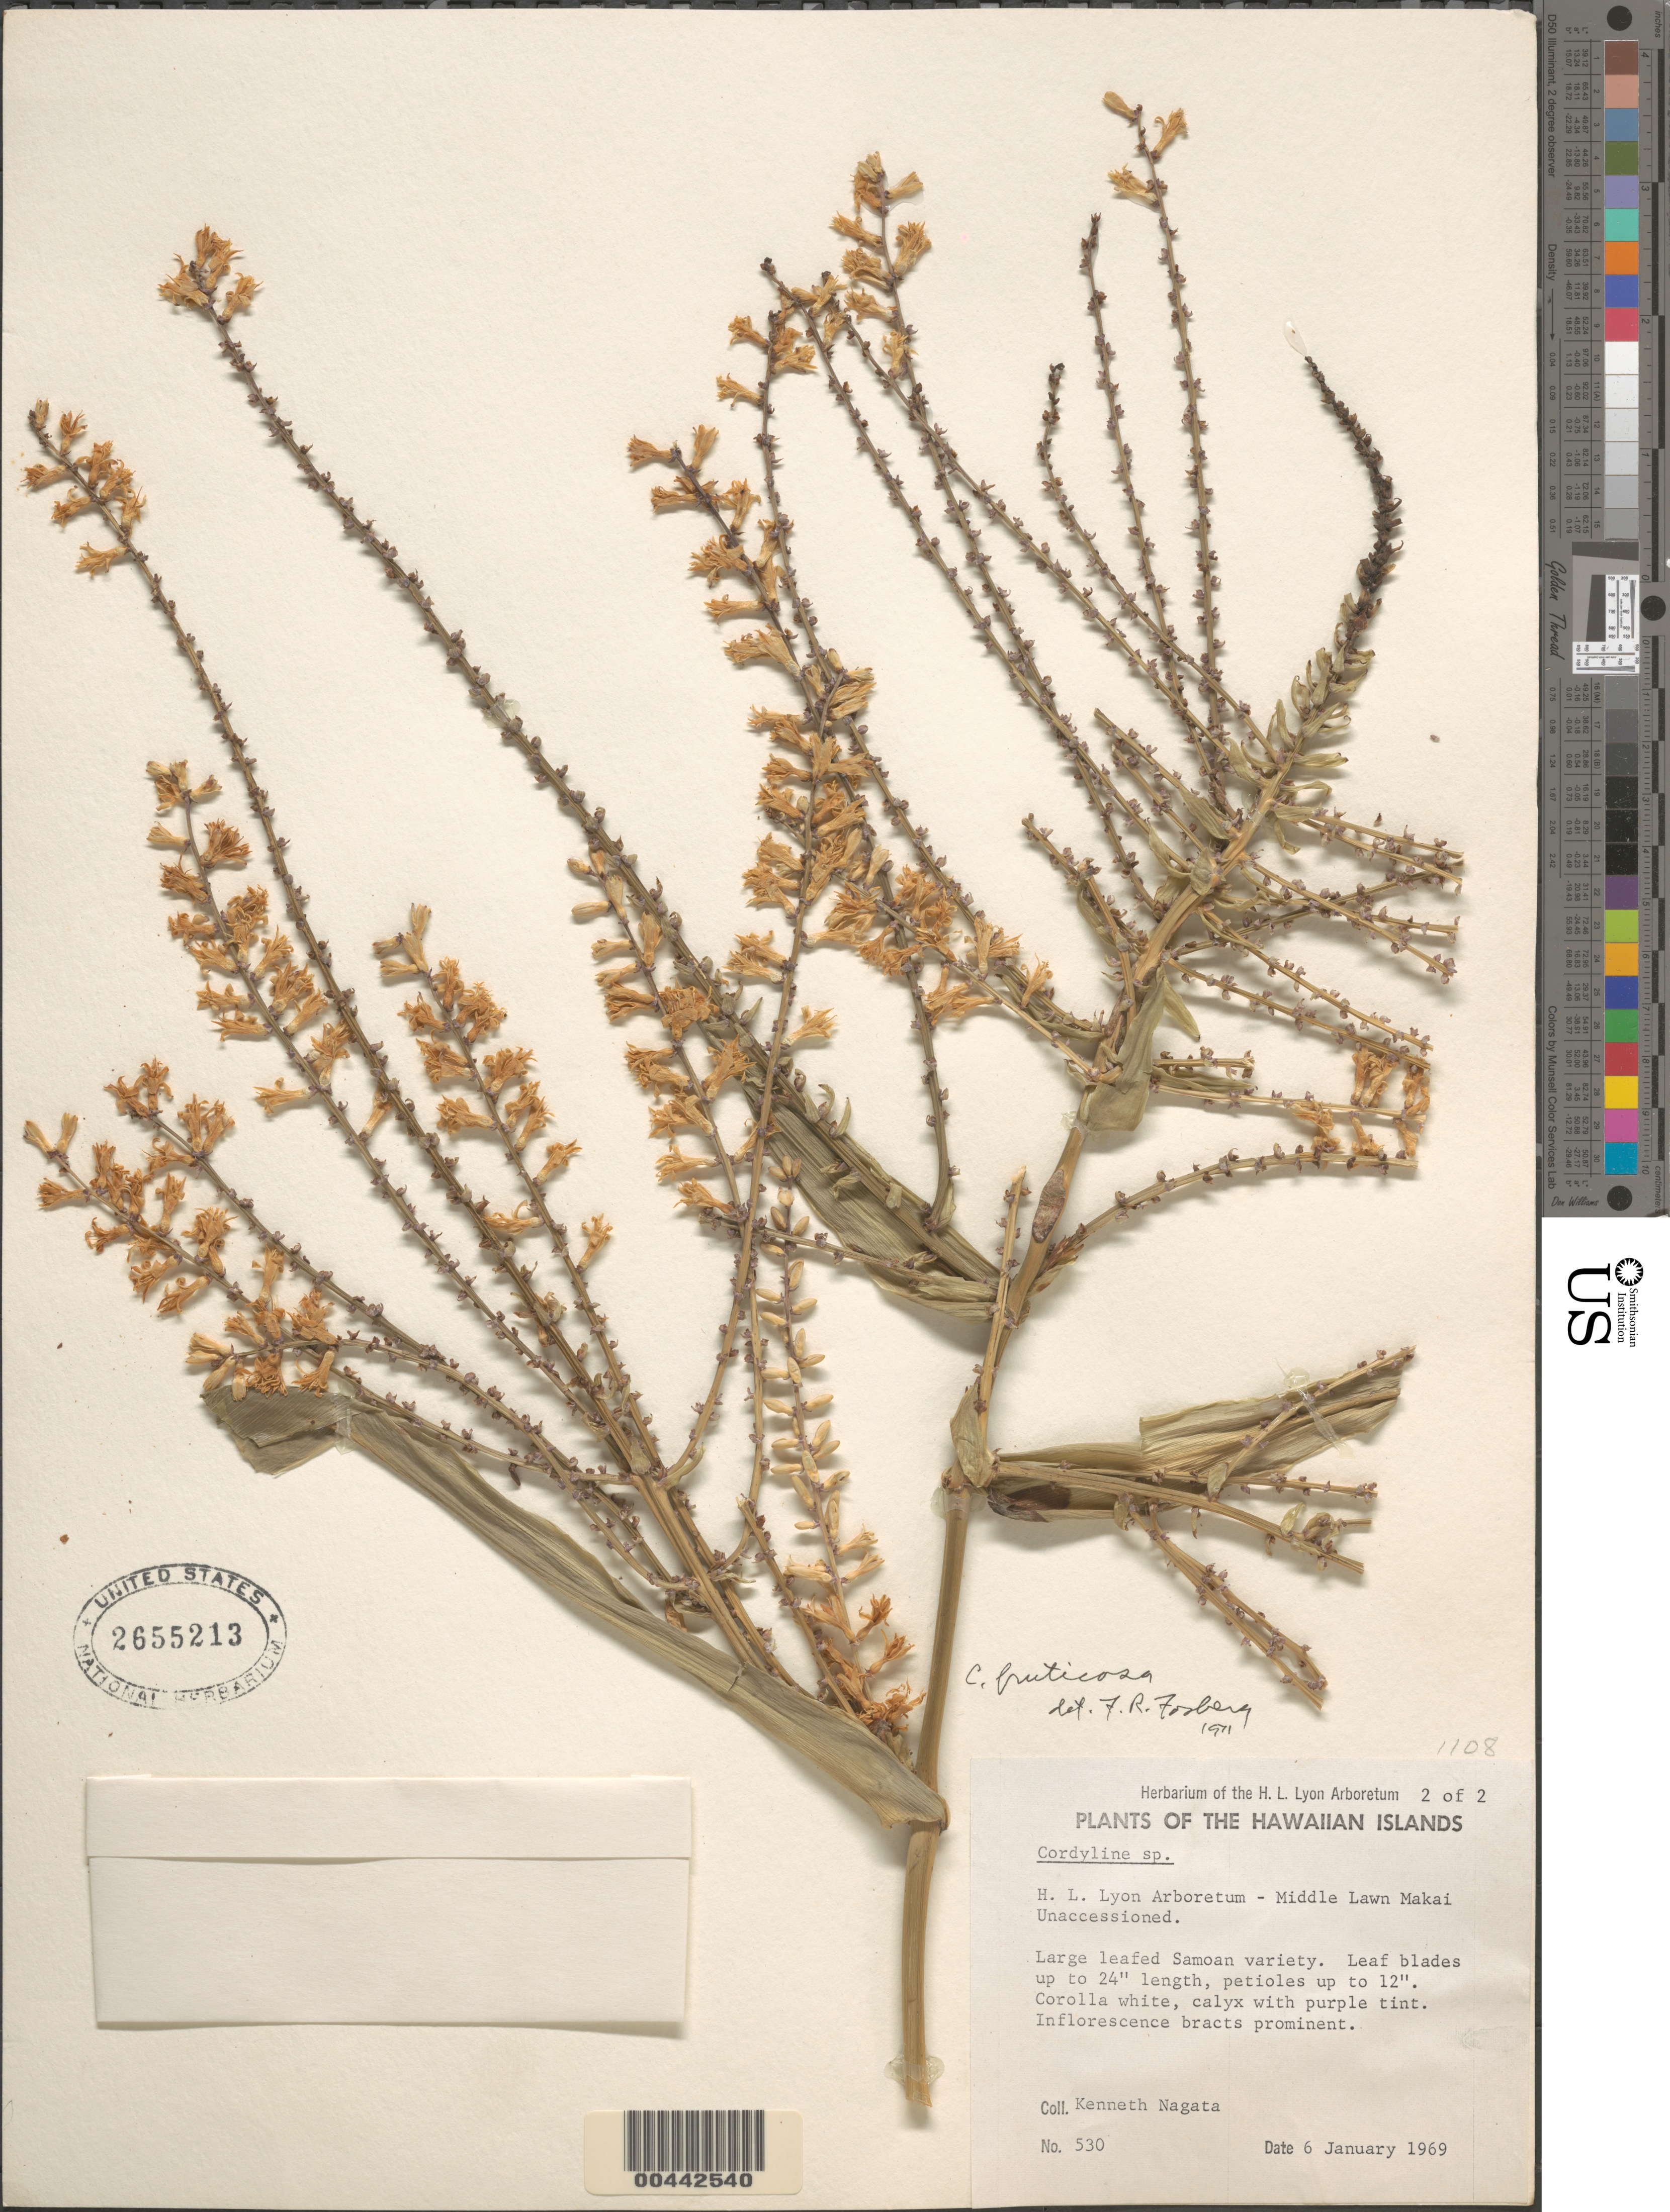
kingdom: Plantae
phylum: Tracheophyta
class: Liliopsida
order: Asparagales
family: Asparagaceae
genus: Cordyline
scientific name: Cordyline fruticosa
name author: (L.) A. Chev.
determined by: Fosberg, F. R.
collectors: K. Nagata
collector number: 530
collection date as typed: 6 Jan 1969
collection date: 1969-01-06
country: United States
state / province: Hawaii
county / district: Honolulu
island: Oahu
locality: H. L. Lyon Arboretum - Middle Lawn Makai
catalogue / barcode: US 2655213